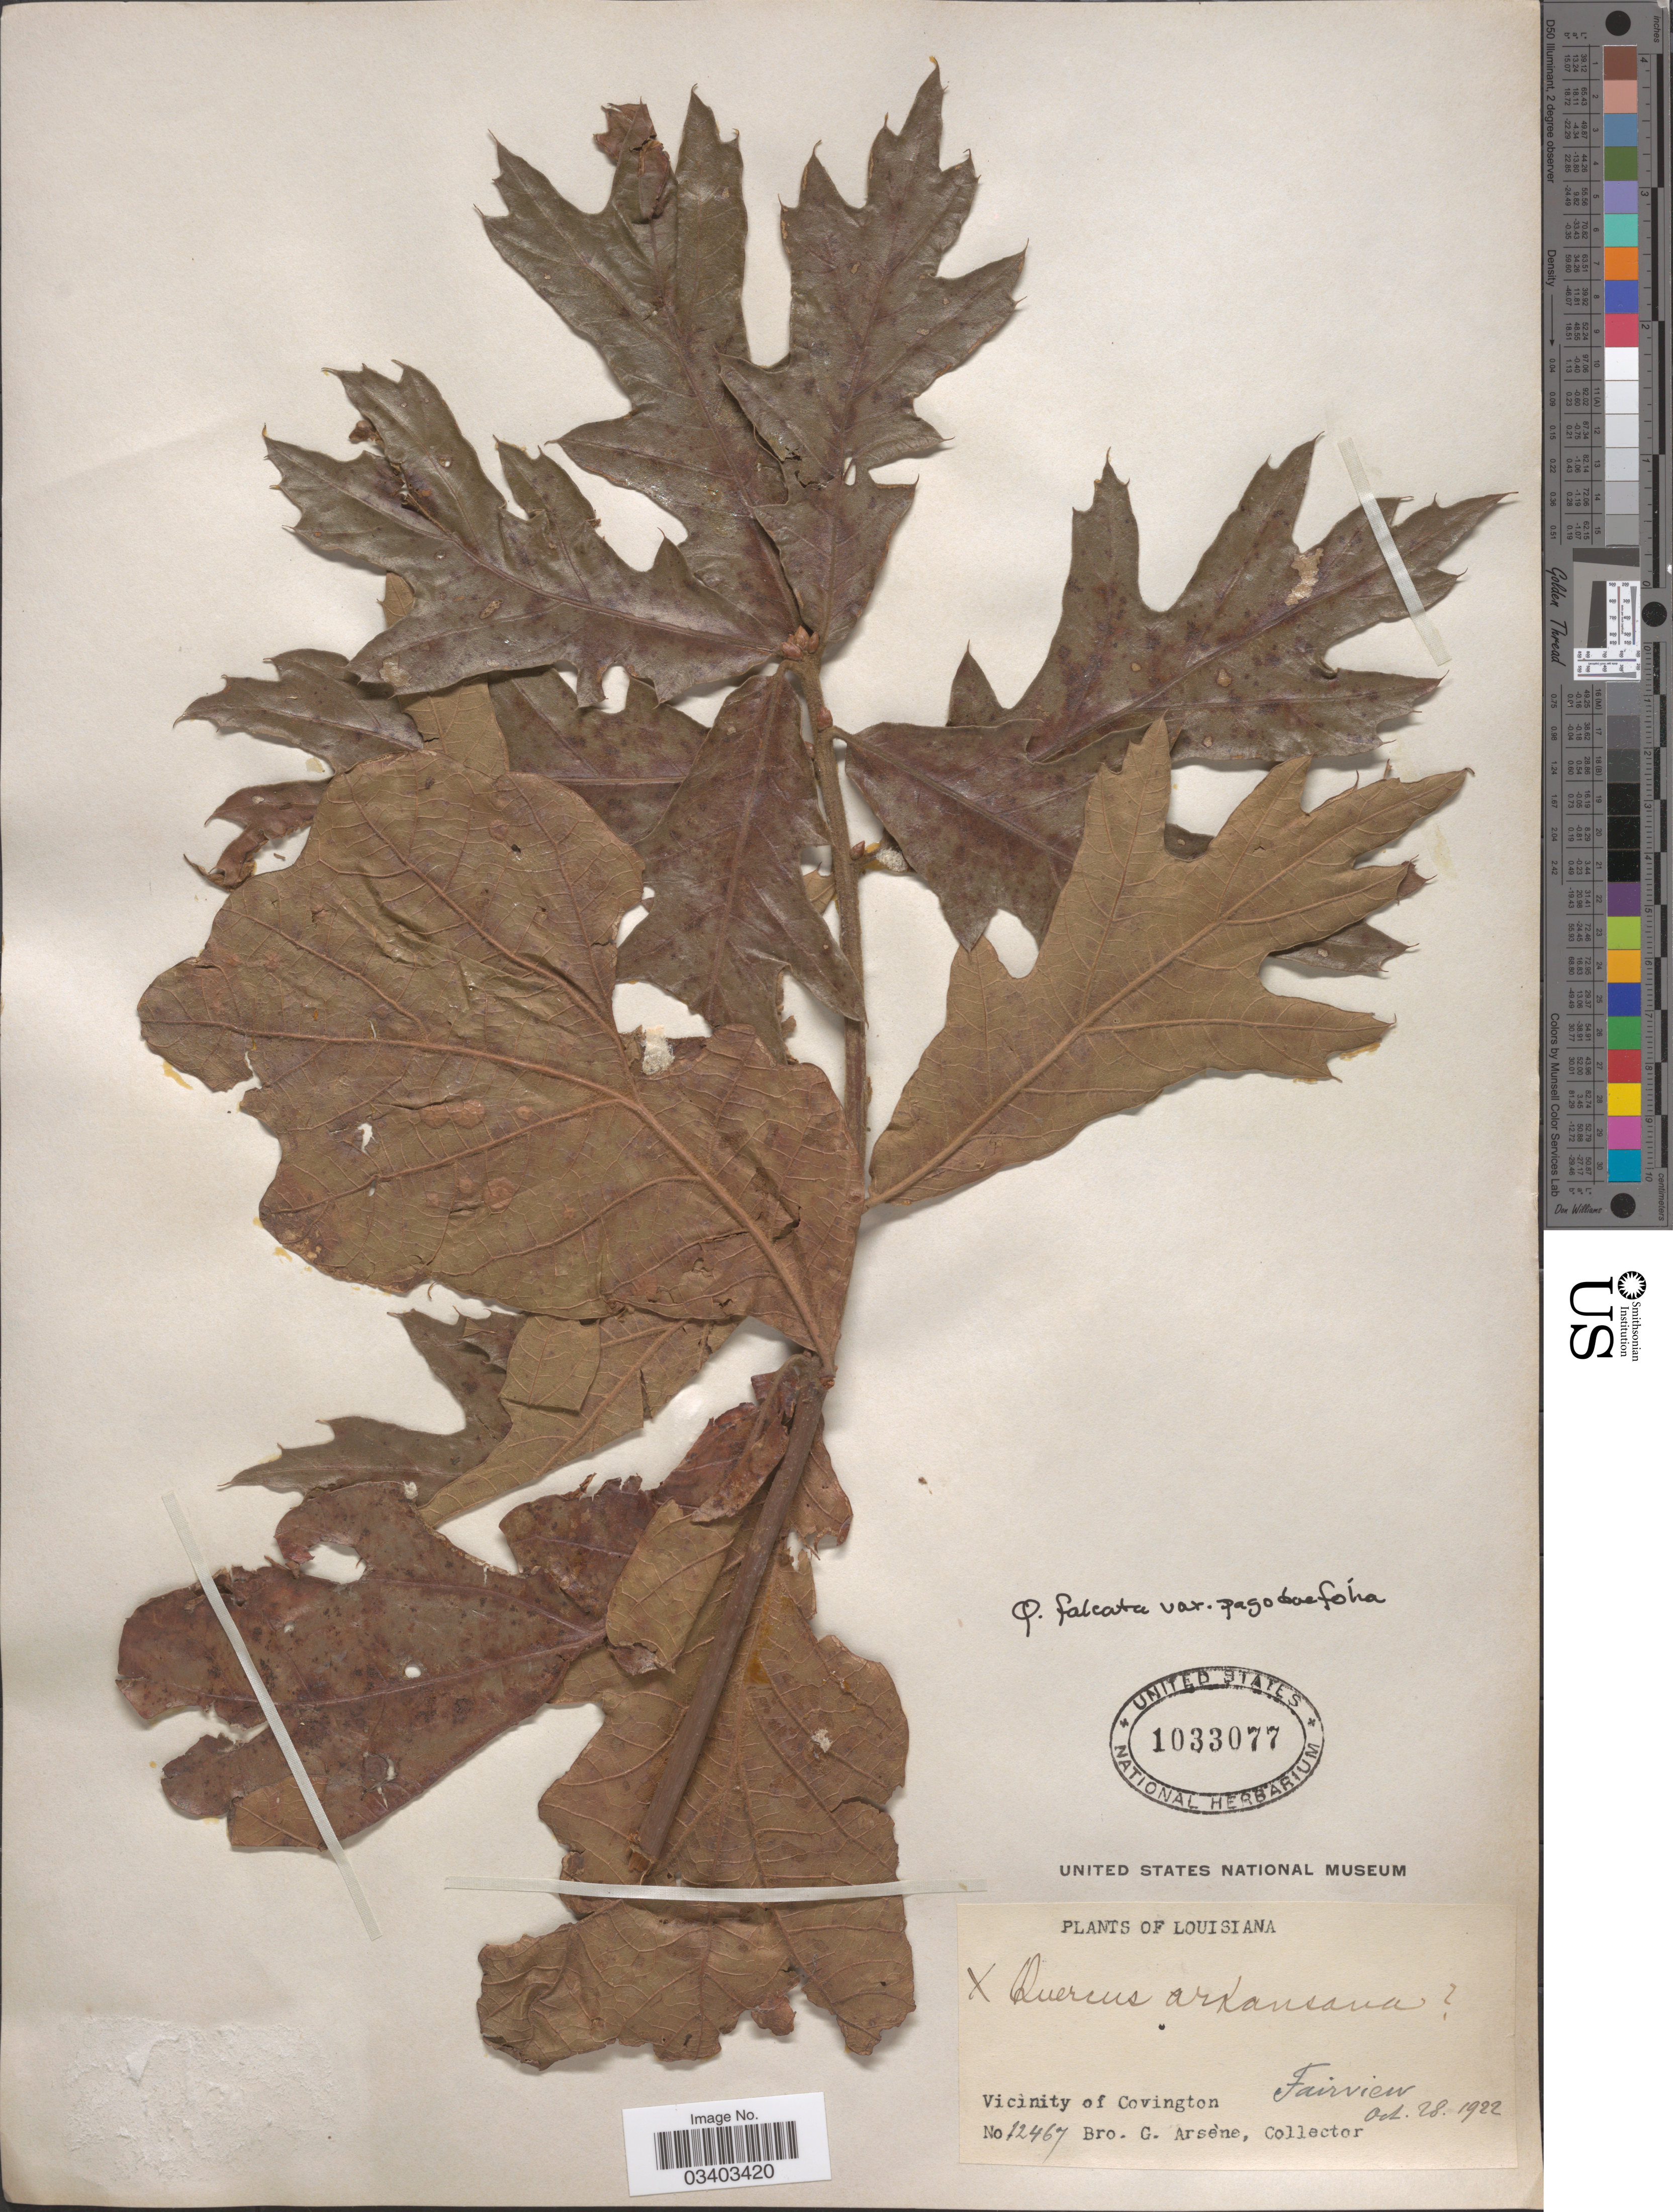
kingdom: Plantae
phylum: Tracheophyta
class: Magnoliopsida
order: Fagales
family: Fagaceae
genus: Quercus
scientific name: Quercus breviloba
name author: (Torr.) Sarg.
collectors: Bro. G. Arsène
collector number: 12467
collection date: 1922-10-28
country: United States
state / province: Louisiana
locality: Vicinity of Covington Fairview.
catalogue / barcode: US 1033077